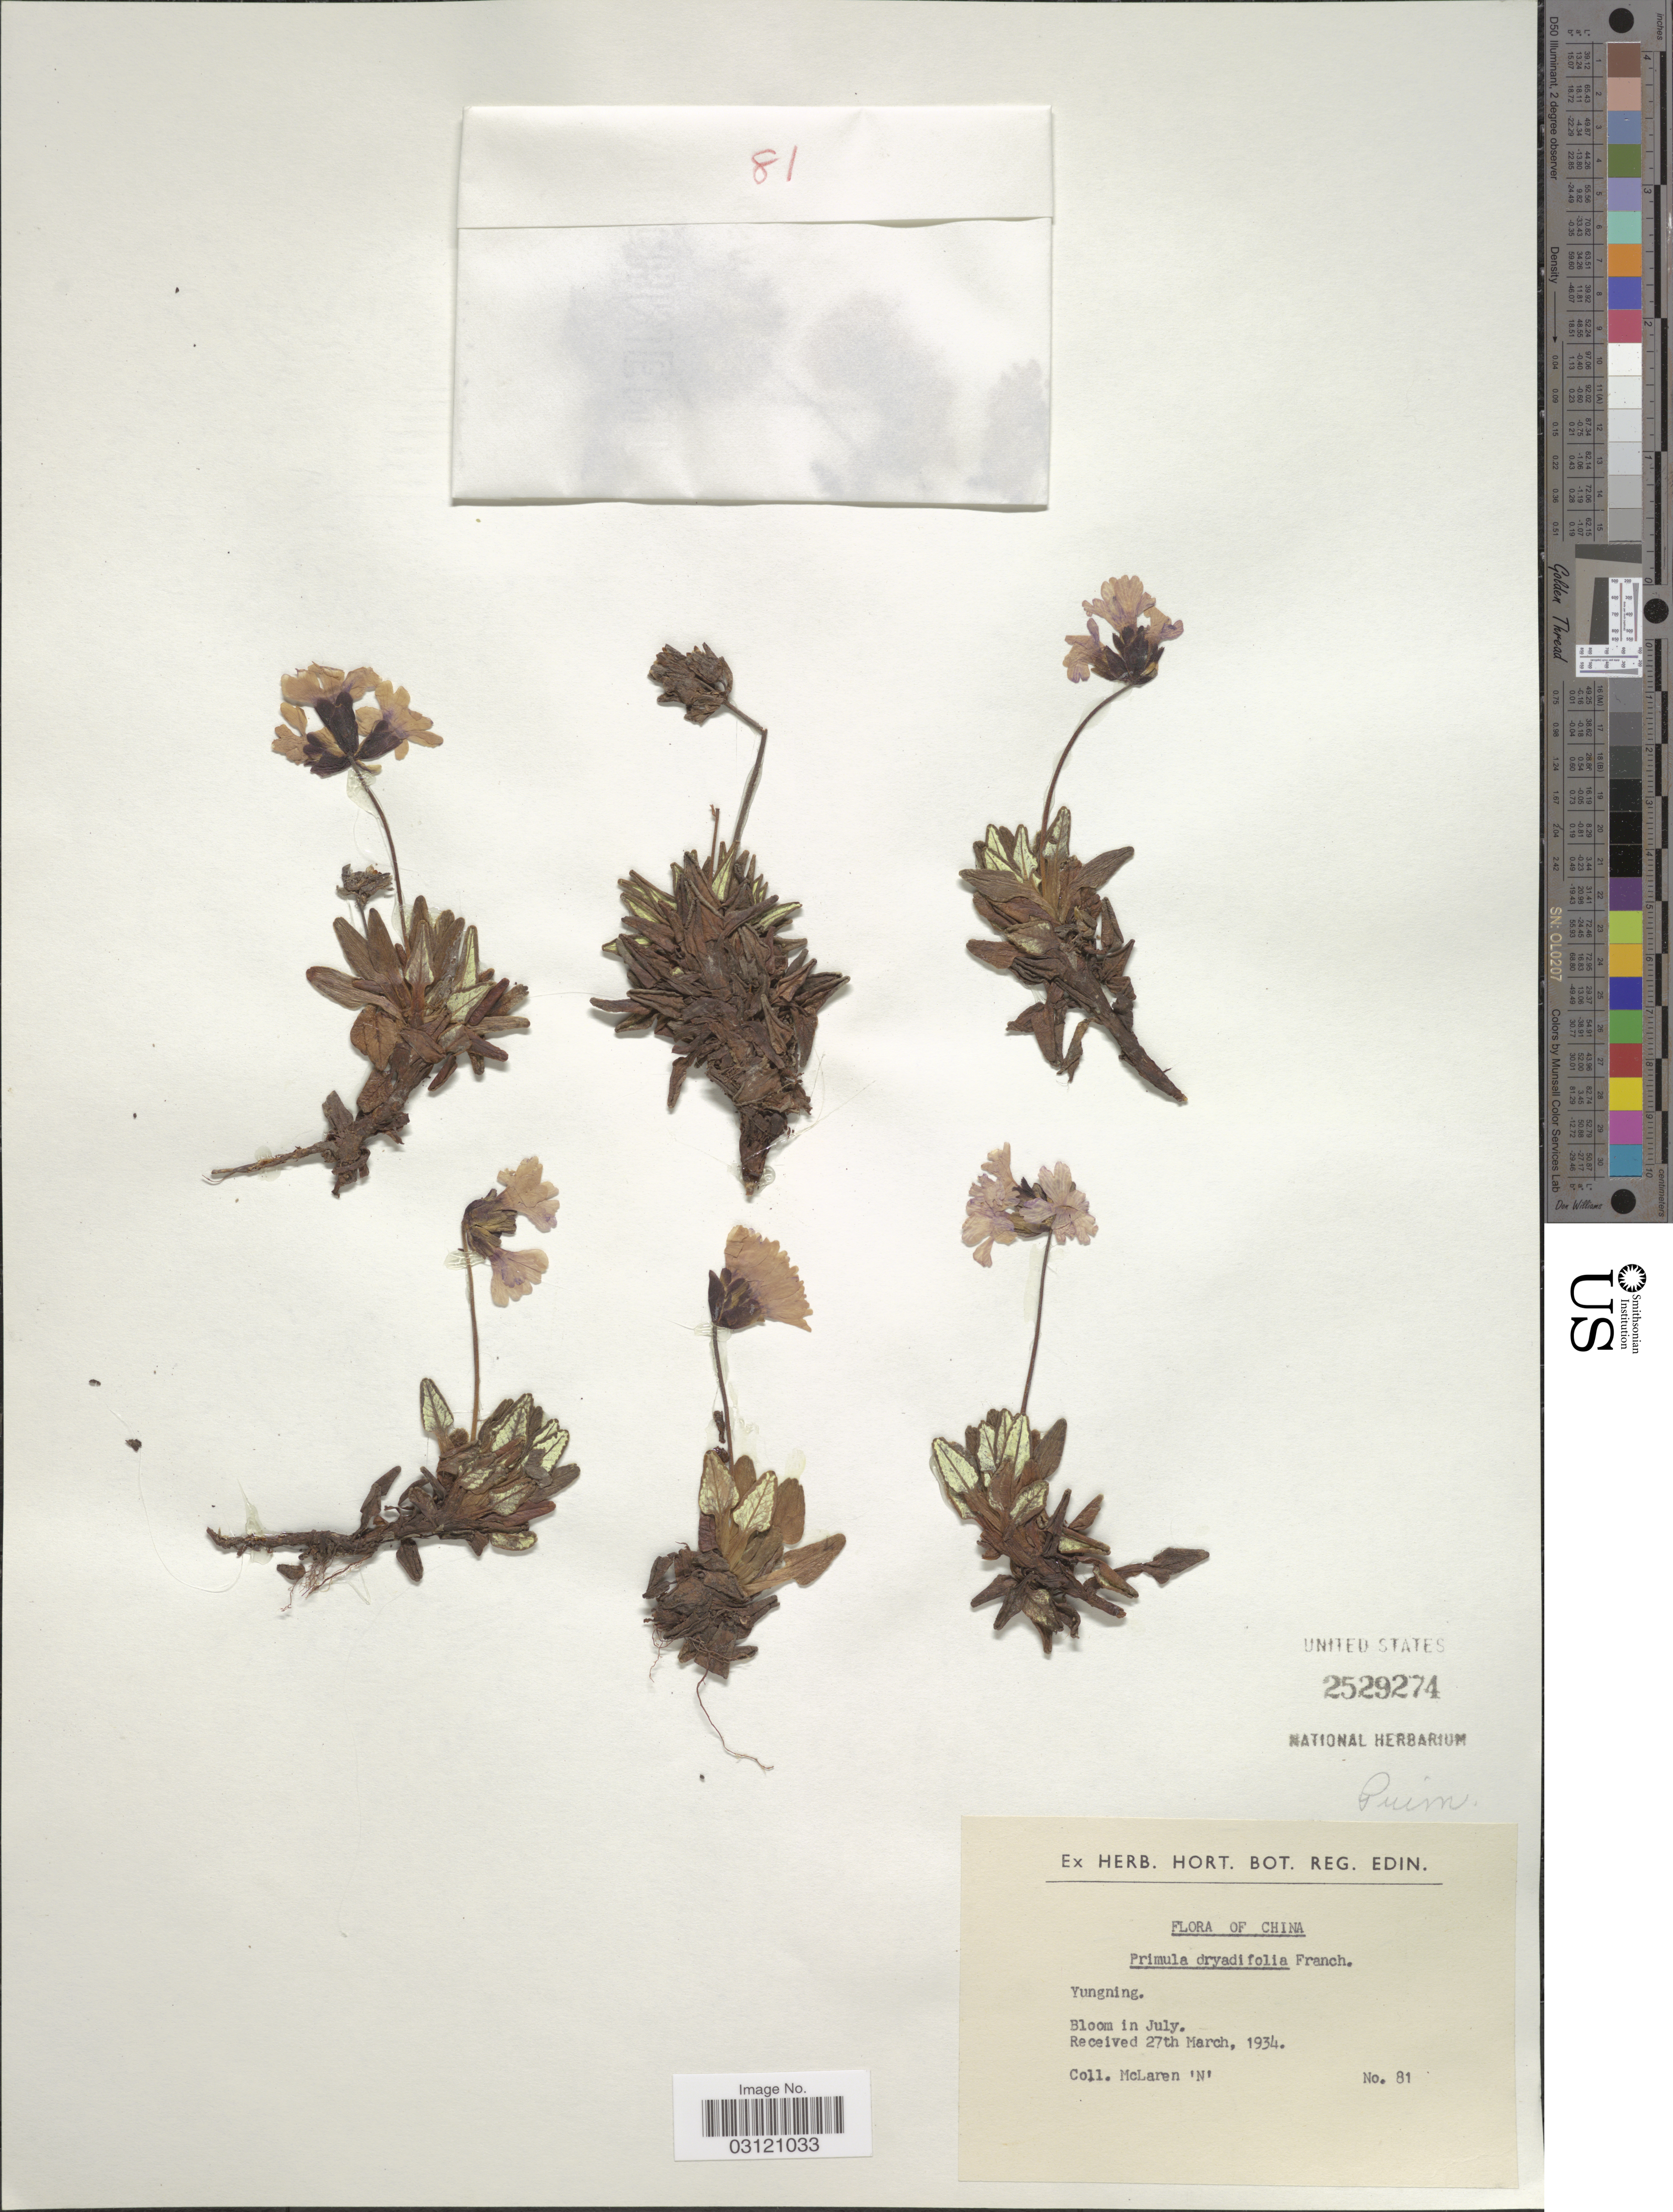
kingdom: Plantae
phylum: Tracheophyta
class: Magnoliopsida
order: Ericales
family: Primulaceae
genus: Primula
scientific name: Primula dryadifolia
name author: Franch.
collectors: McLaren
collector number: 81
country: China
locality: Yungning.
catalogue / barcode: US 2529274